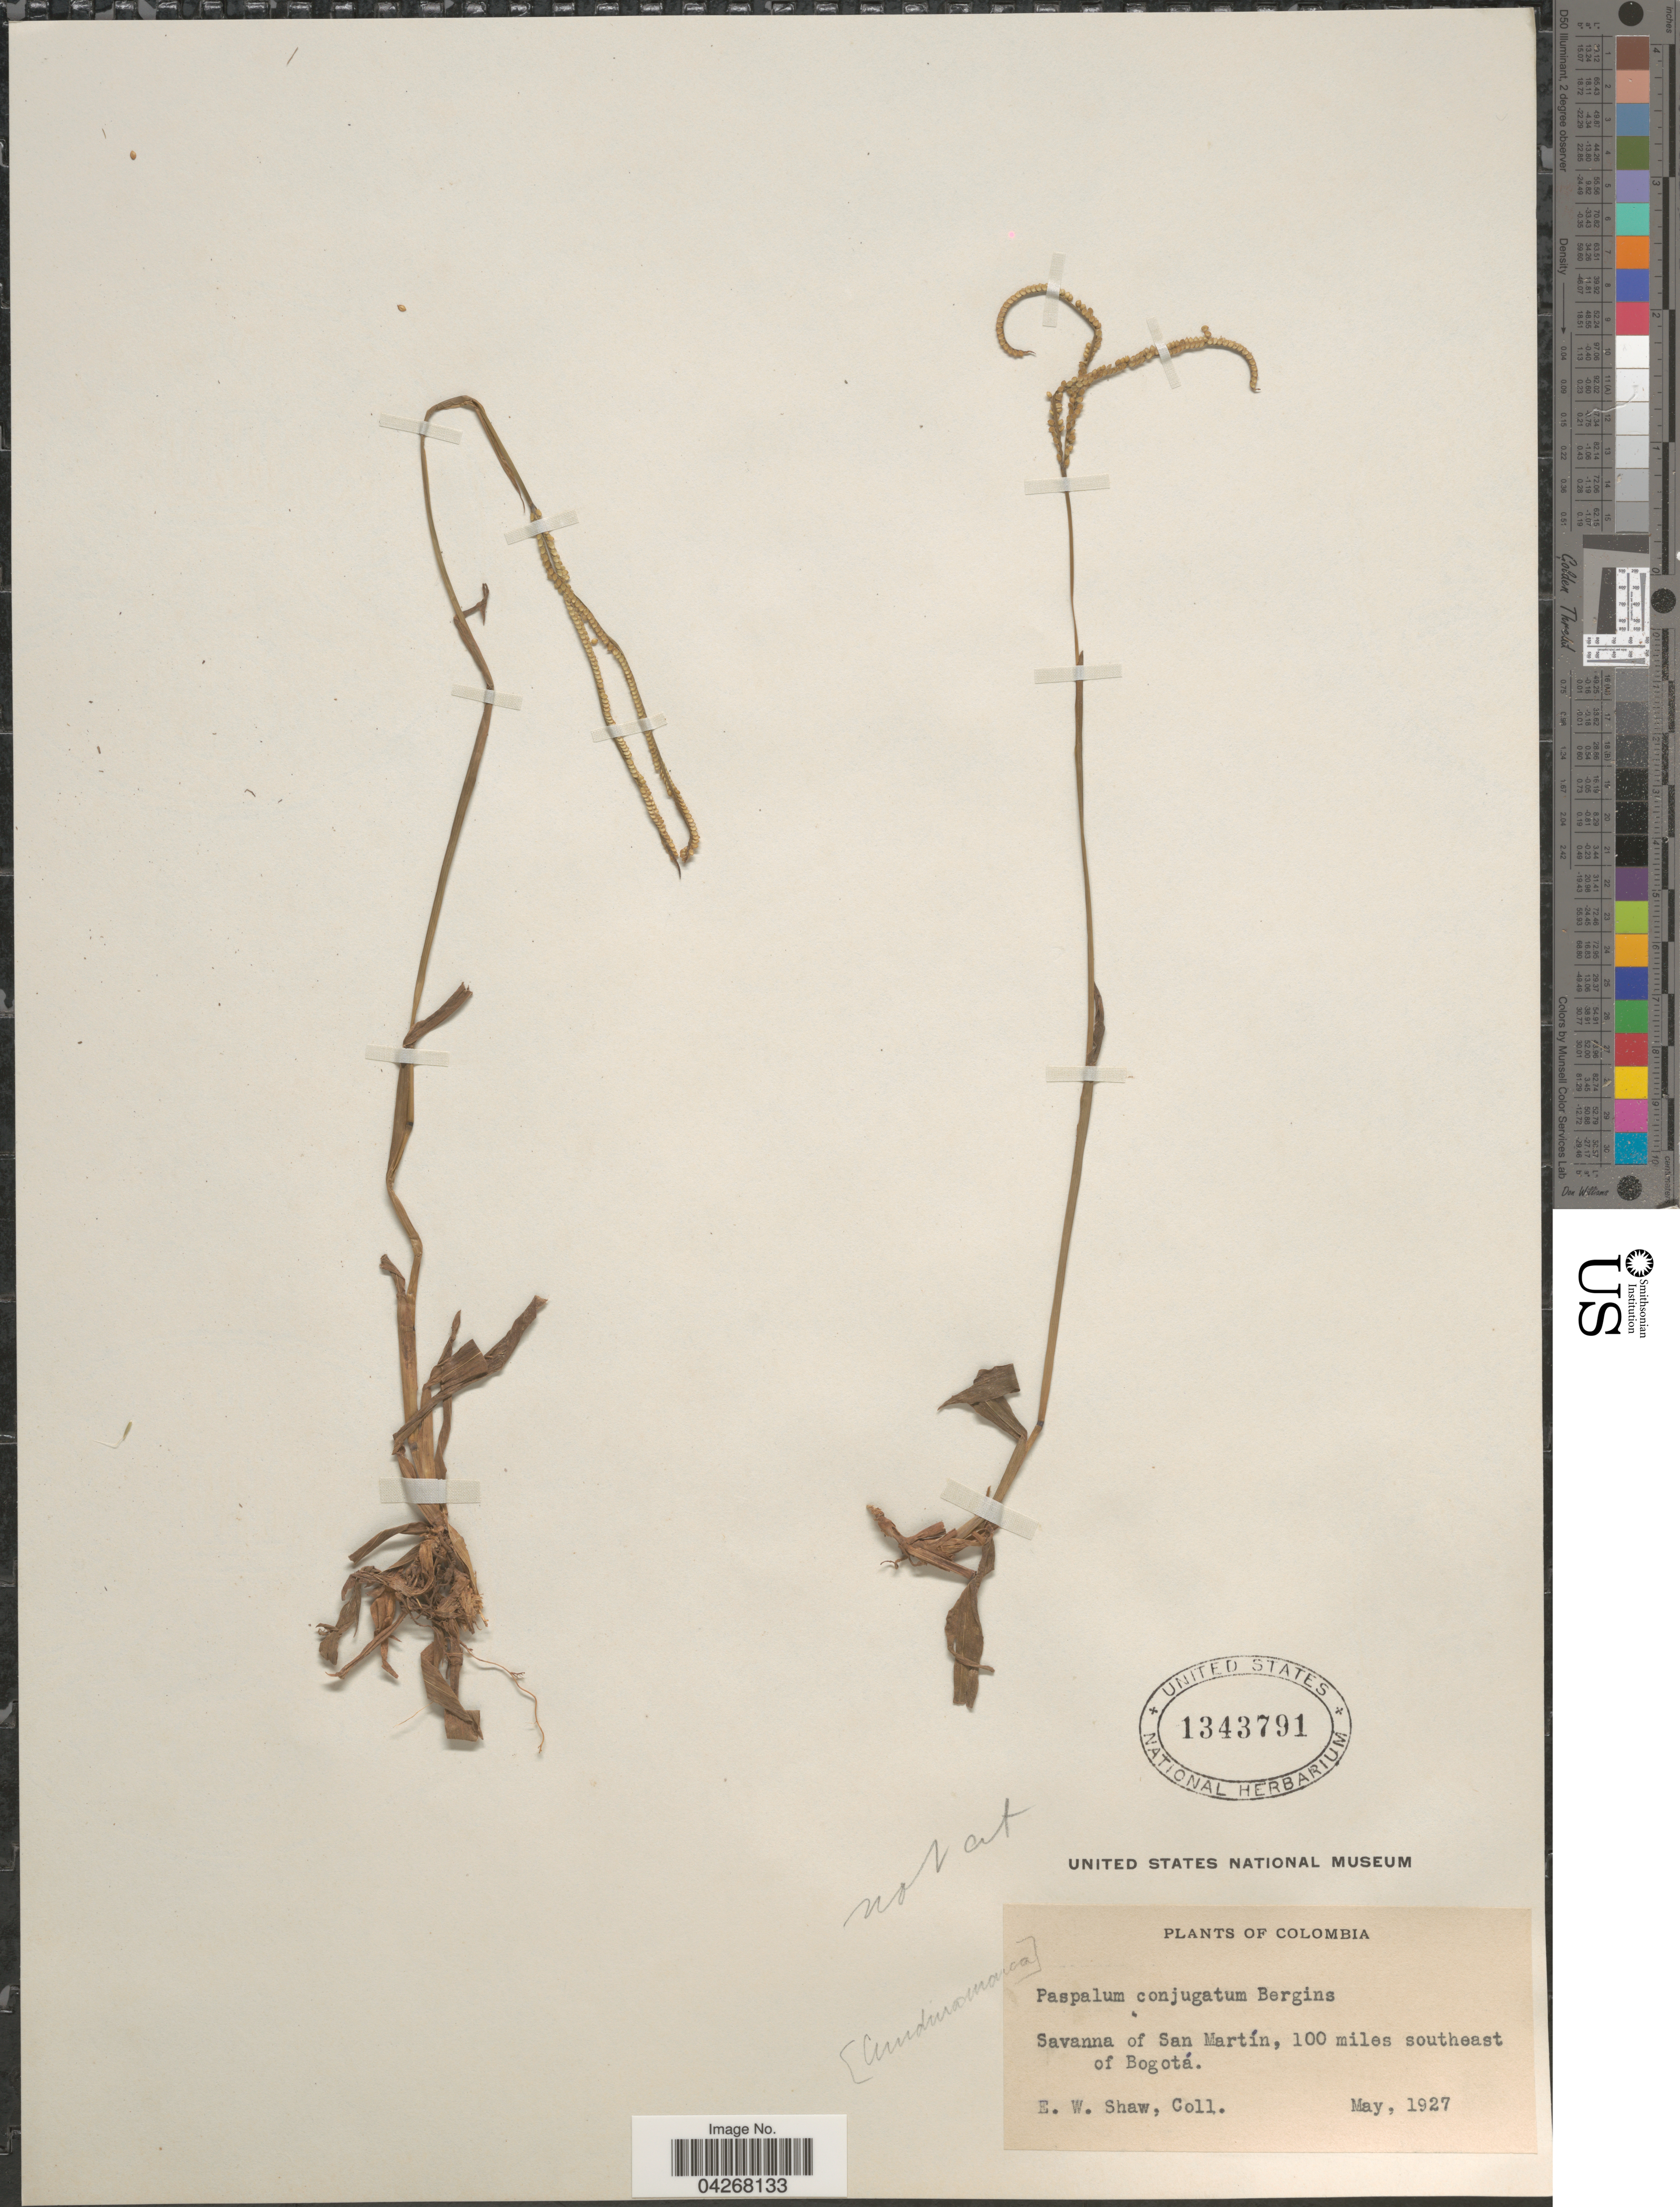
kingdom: Plantae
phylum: Tracheophyta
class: Liliopsida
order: Poales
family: Poaceae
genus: Paspalum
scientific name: Paspalum conjugatum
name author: P.J. Bergius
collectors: E. W. Shaw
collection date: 1927-05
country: Colombia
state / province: Cundinamarca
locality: Savanna of San Martín, 100 miles southeast of Bogotá.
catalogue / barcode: US 1343791